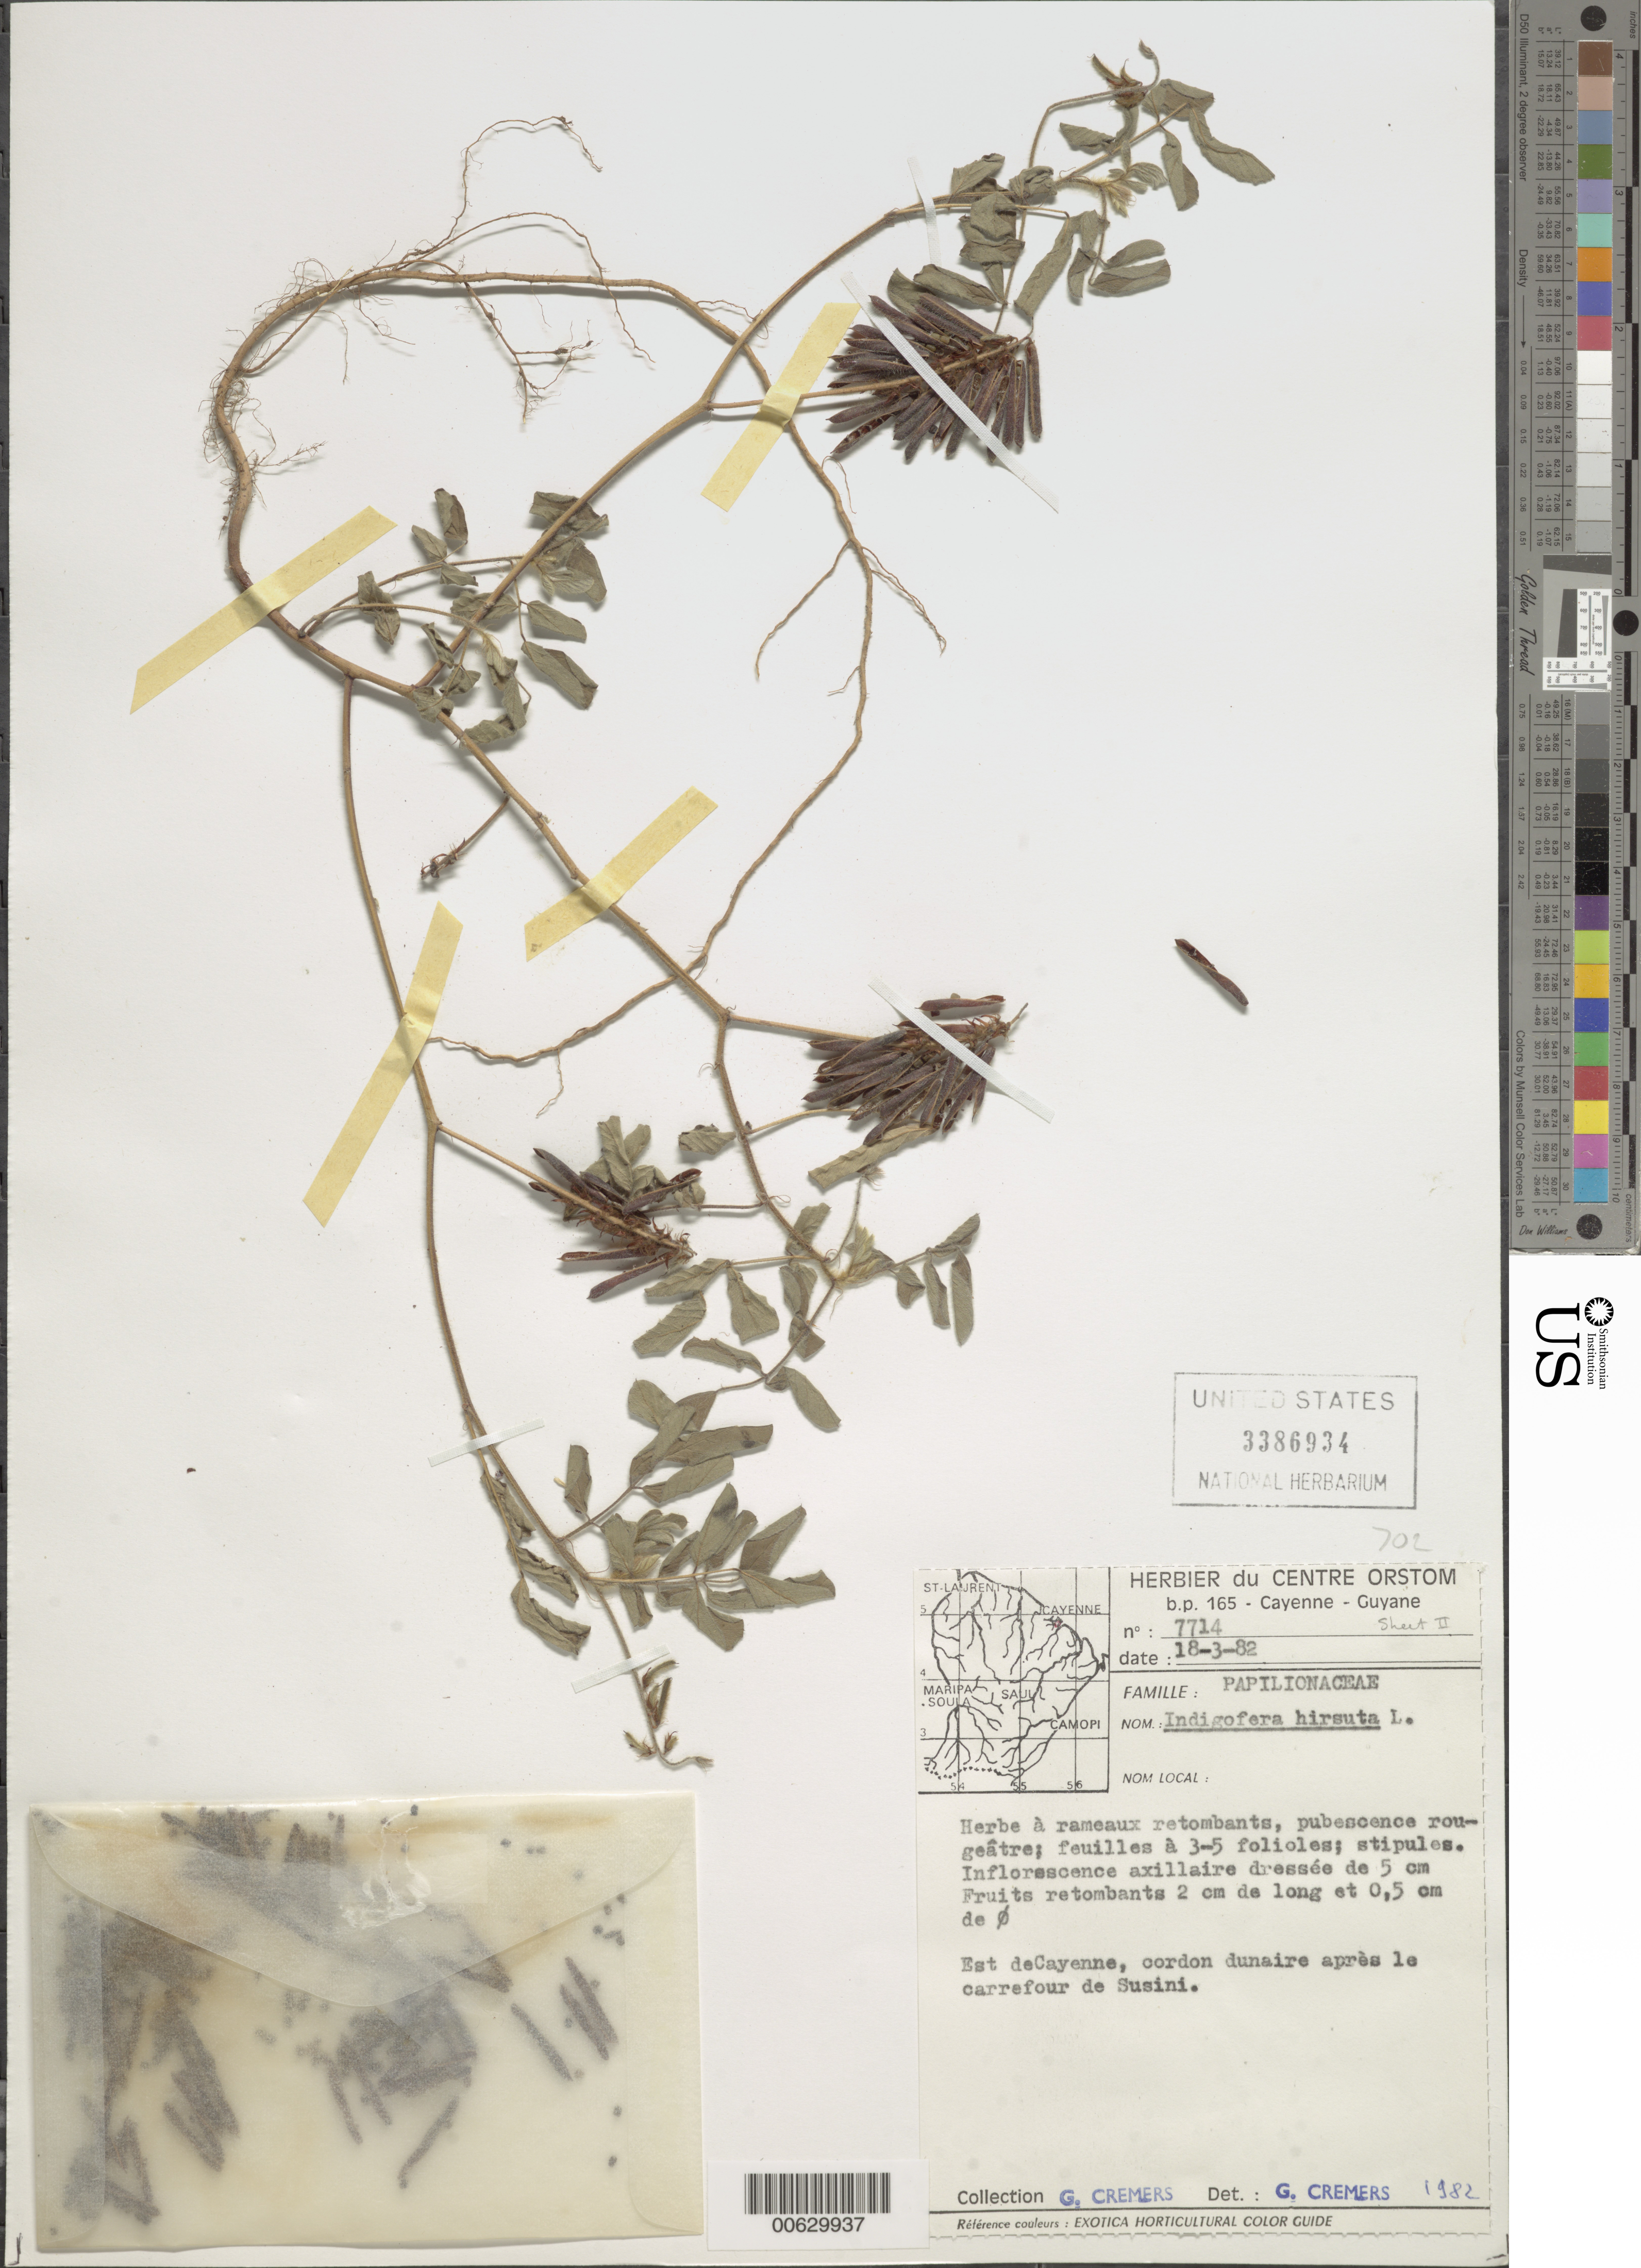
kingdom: Plantae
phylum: Tracheophyta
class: Magnoliopsida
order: Fabales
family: Fabaceae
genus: Indigofera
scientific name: Indigofera hirsuta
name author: L.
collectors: G. Cremers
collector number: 7714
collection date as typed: Transcribed d/m/y: 18/3/82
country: French Guiana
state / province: Cayenne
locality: Est de Cayenne, cordon dunaire apres le carrefour de Susisni.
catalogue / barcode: US 3386934